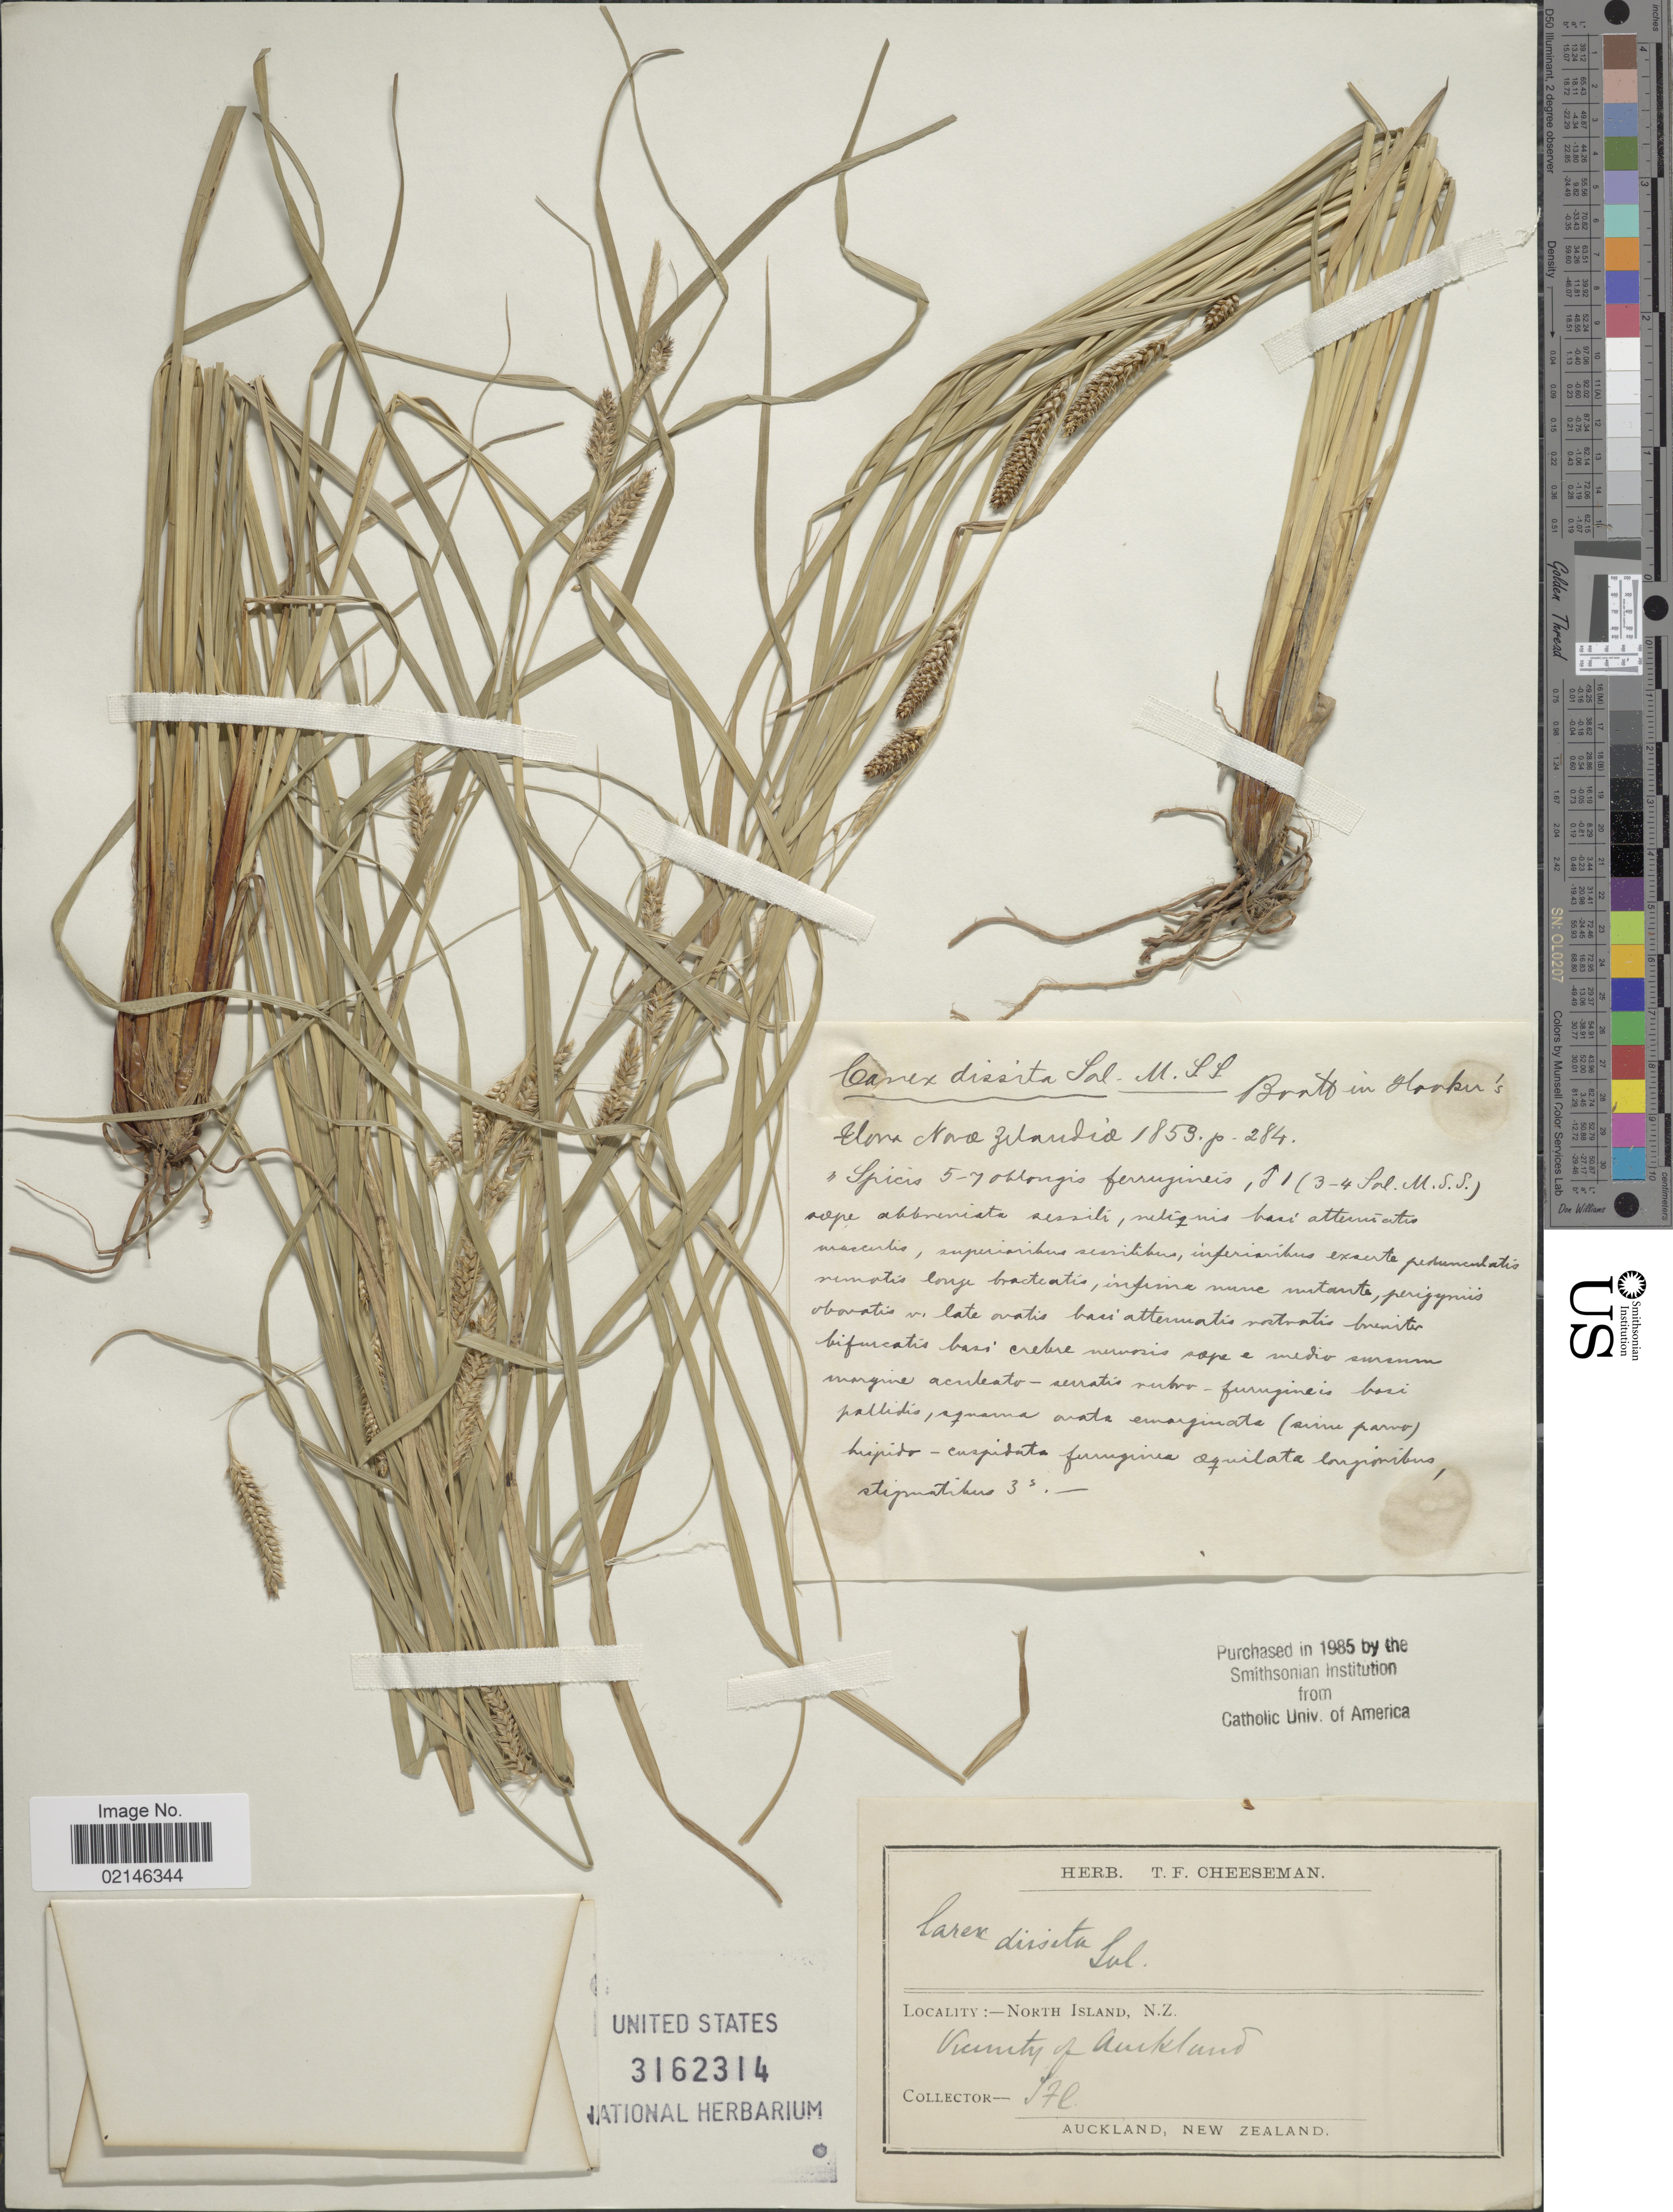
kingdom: Plantae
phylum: Tracheophyta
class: Liliopsida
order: Poales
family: Cyperaceae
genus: Carex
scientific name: Carex dissita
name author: Sol. ex Boott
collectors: T. F. Cheeseman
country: New Zealand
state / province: Auckland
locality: North Island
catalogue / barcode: US 3162314